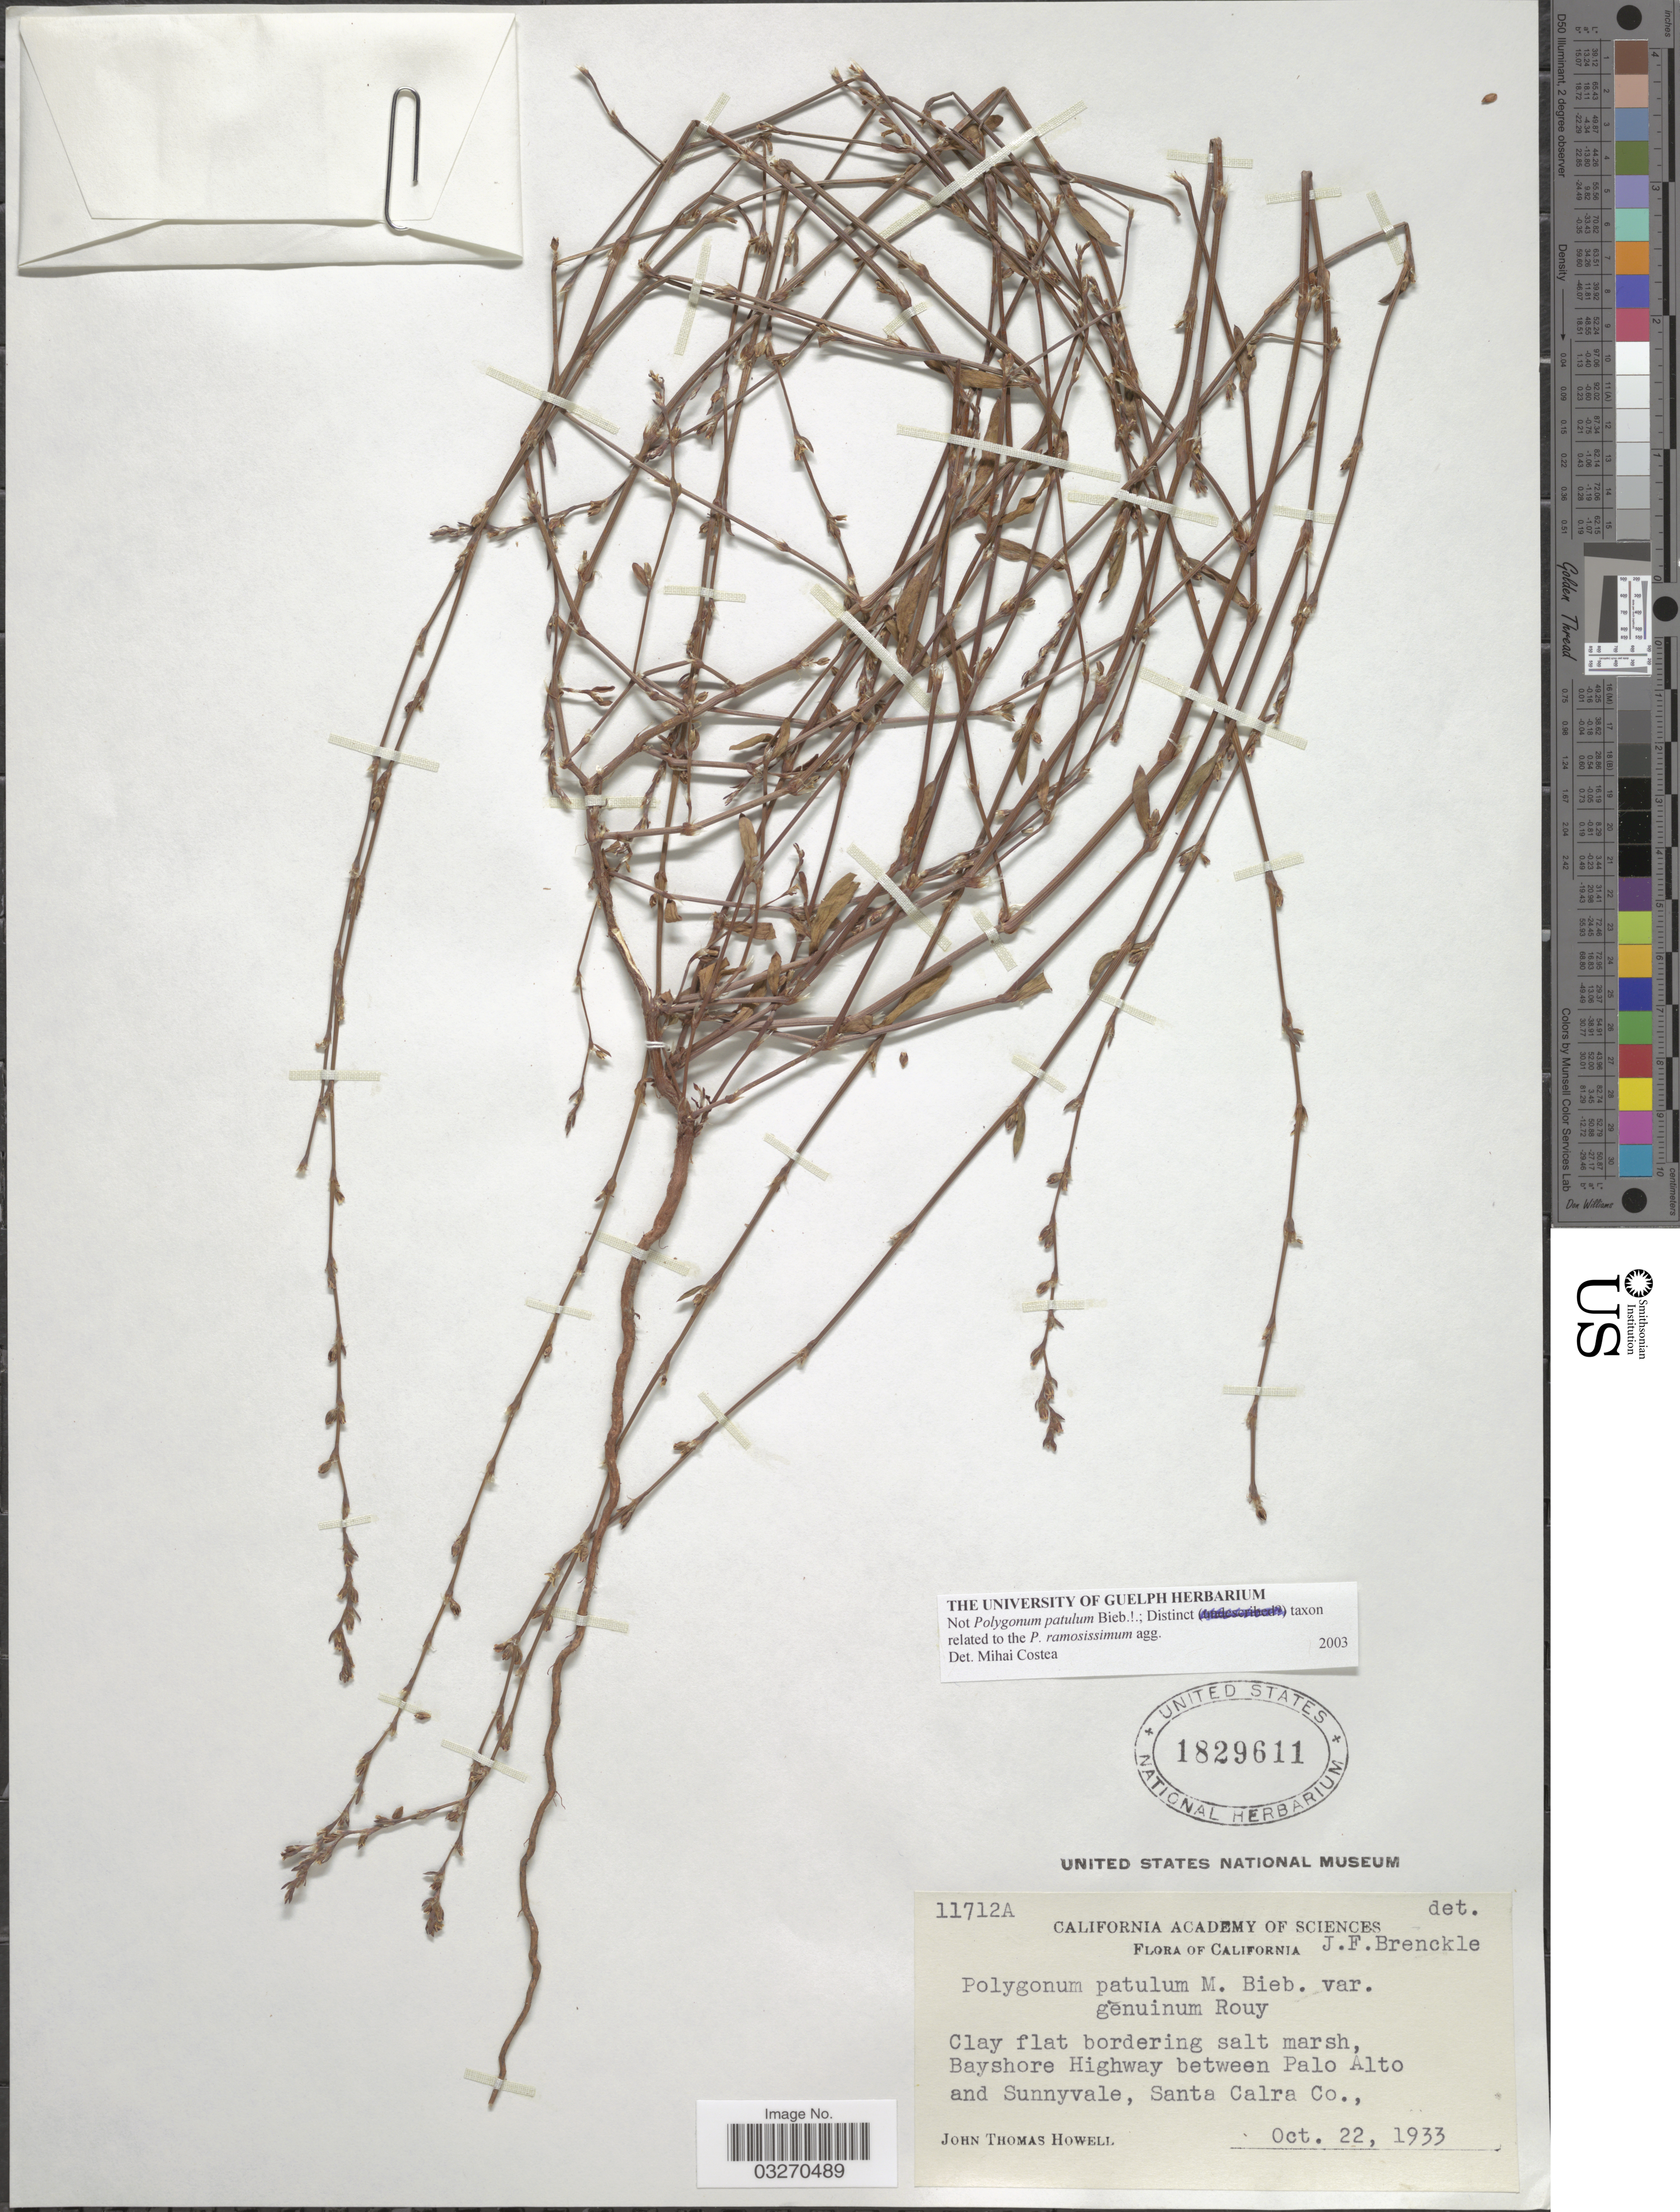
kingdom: Plantae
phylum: Tracheophyta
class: Magnoliopsida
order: Caryophyllales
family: Polygonaceae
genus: Polygonum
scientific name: Polygonum patulum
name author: M. Bieb.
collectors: J. T. Howell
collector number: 11712A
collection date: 1933-10-22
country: United States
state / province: California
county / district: Santa Clara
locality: Bayshore Highway between Palo Alto and Sunnyvale, Santa Calra Co.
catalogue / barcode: US 1829611